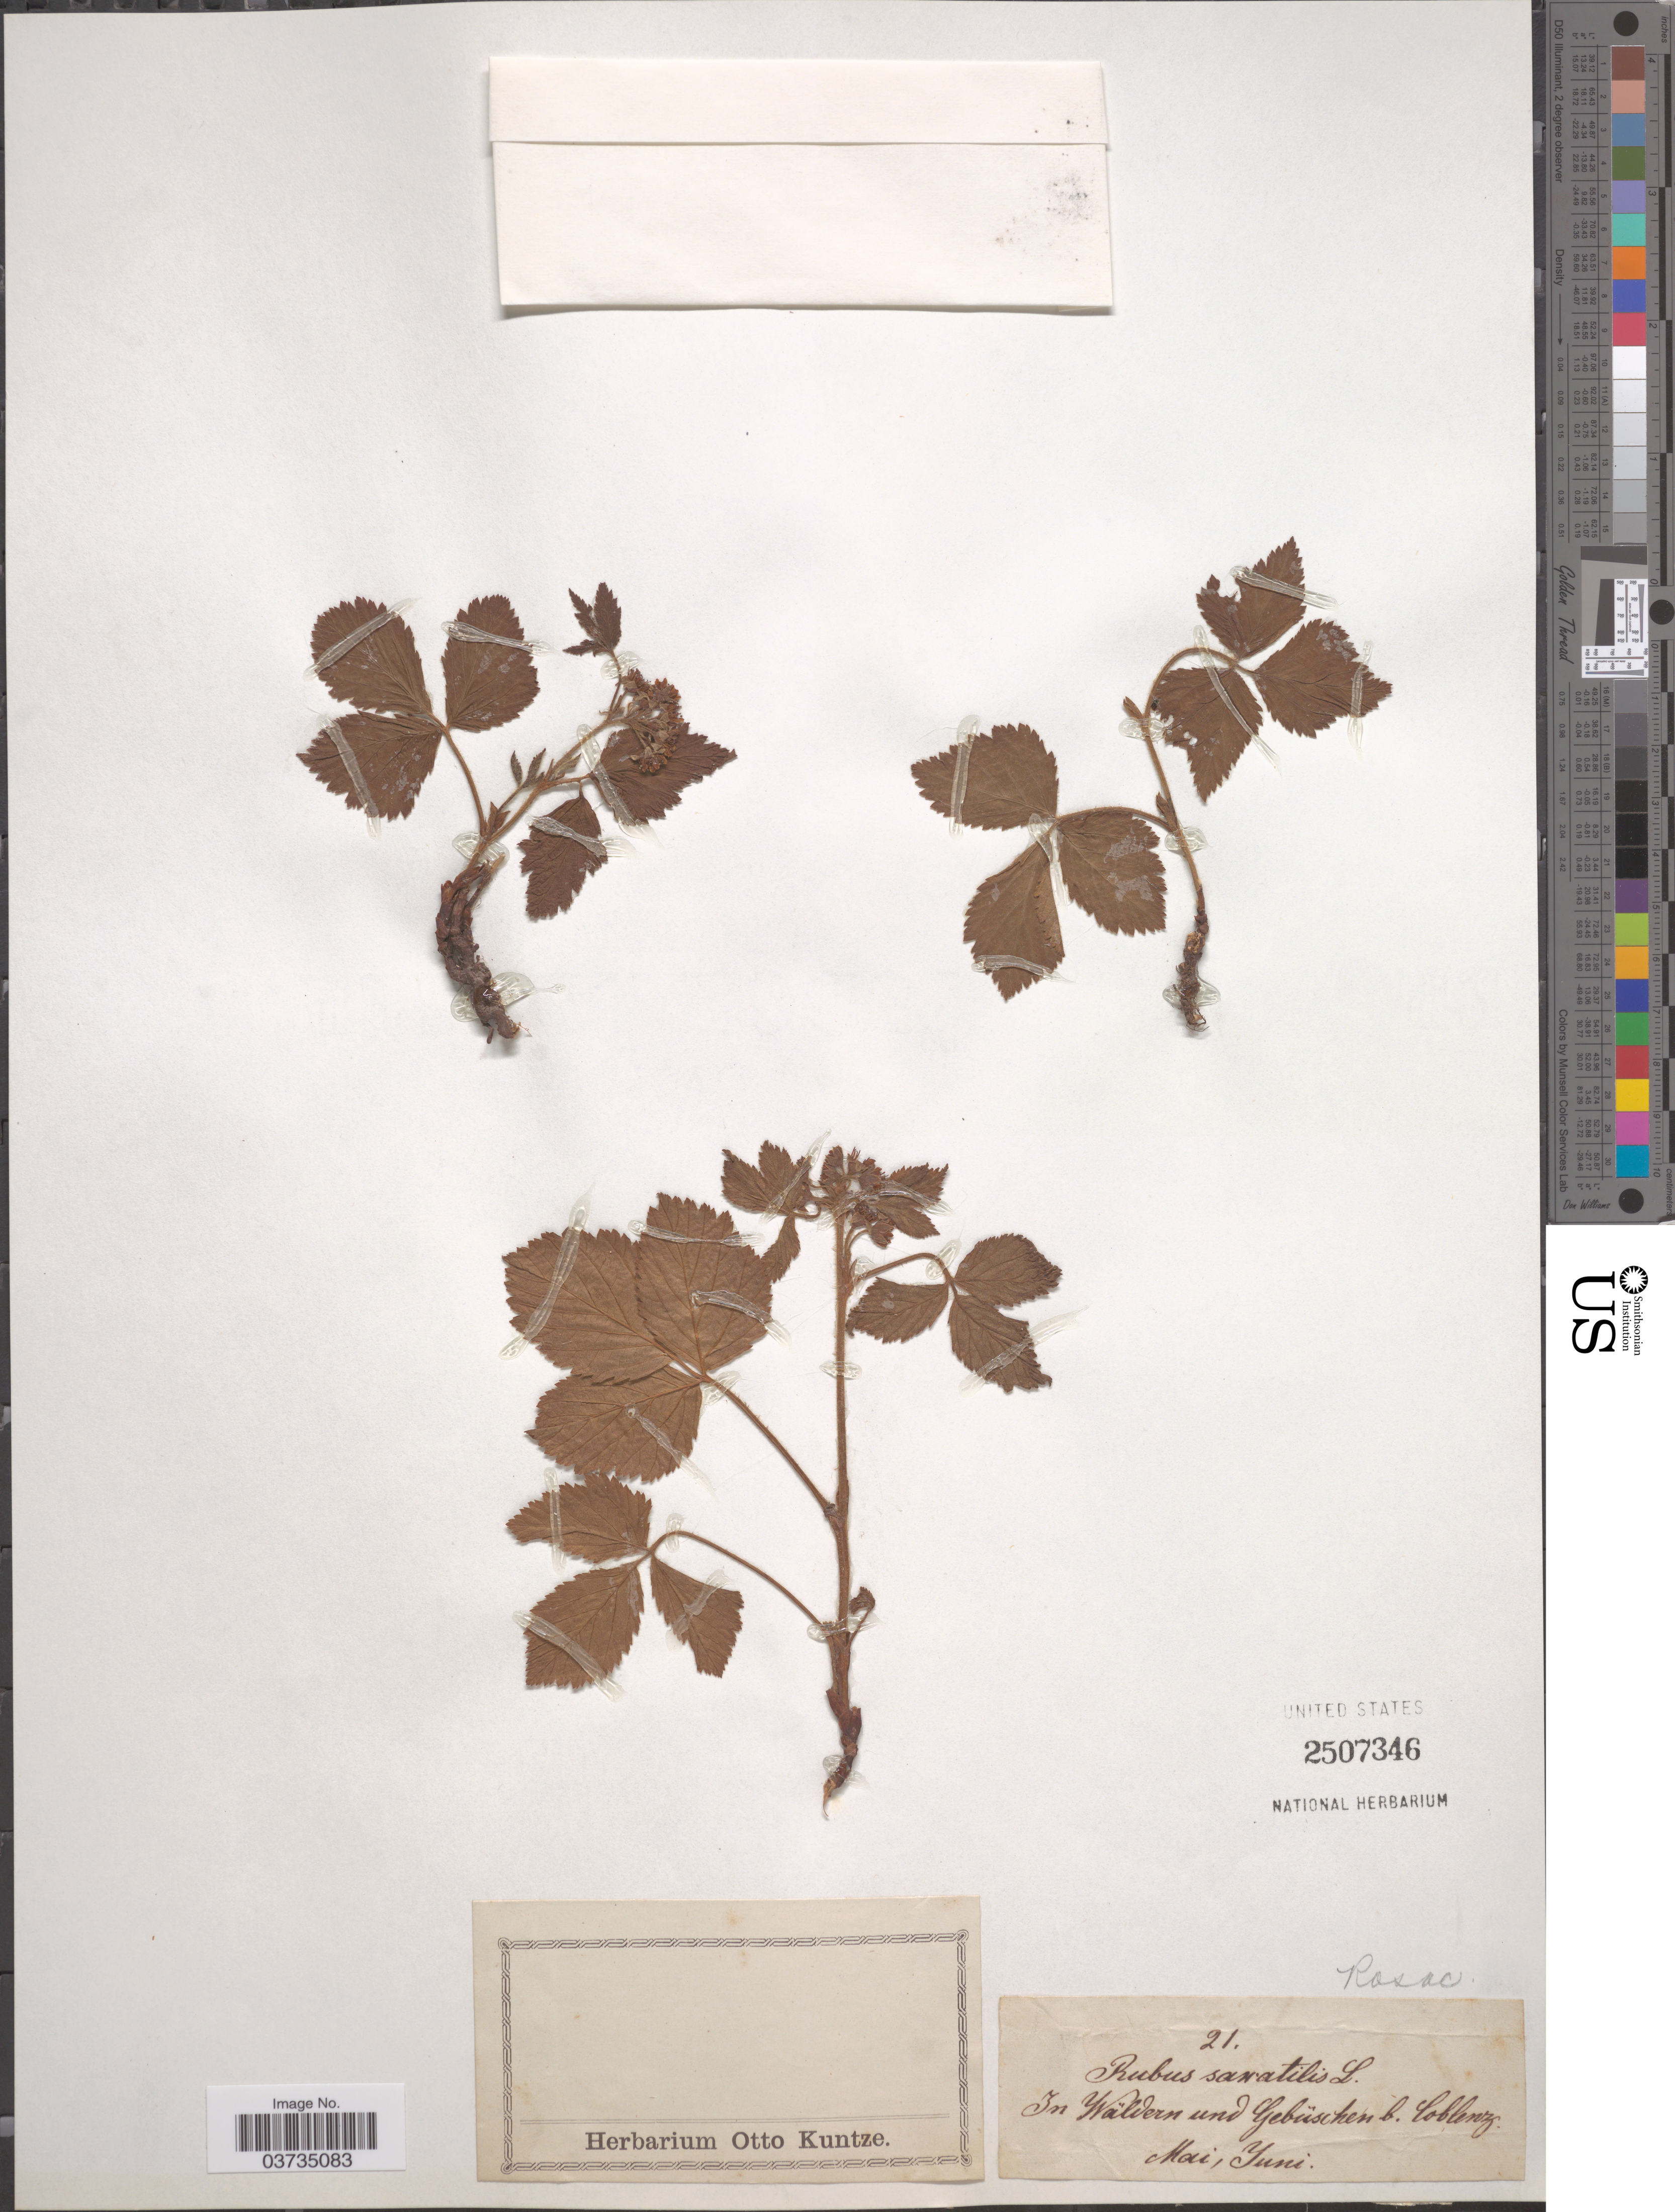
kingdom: Plantae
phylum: Tracheophyta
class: Magnoliopsida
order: Rosales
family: Rosaceae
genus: Rubus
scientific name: Rubus saxatilis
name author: L.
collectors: ex herb. Otto Kuntze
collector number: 21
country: Germany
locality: In Wäldern und Gebüschen b. Coblenz.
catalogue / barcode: US 2507346